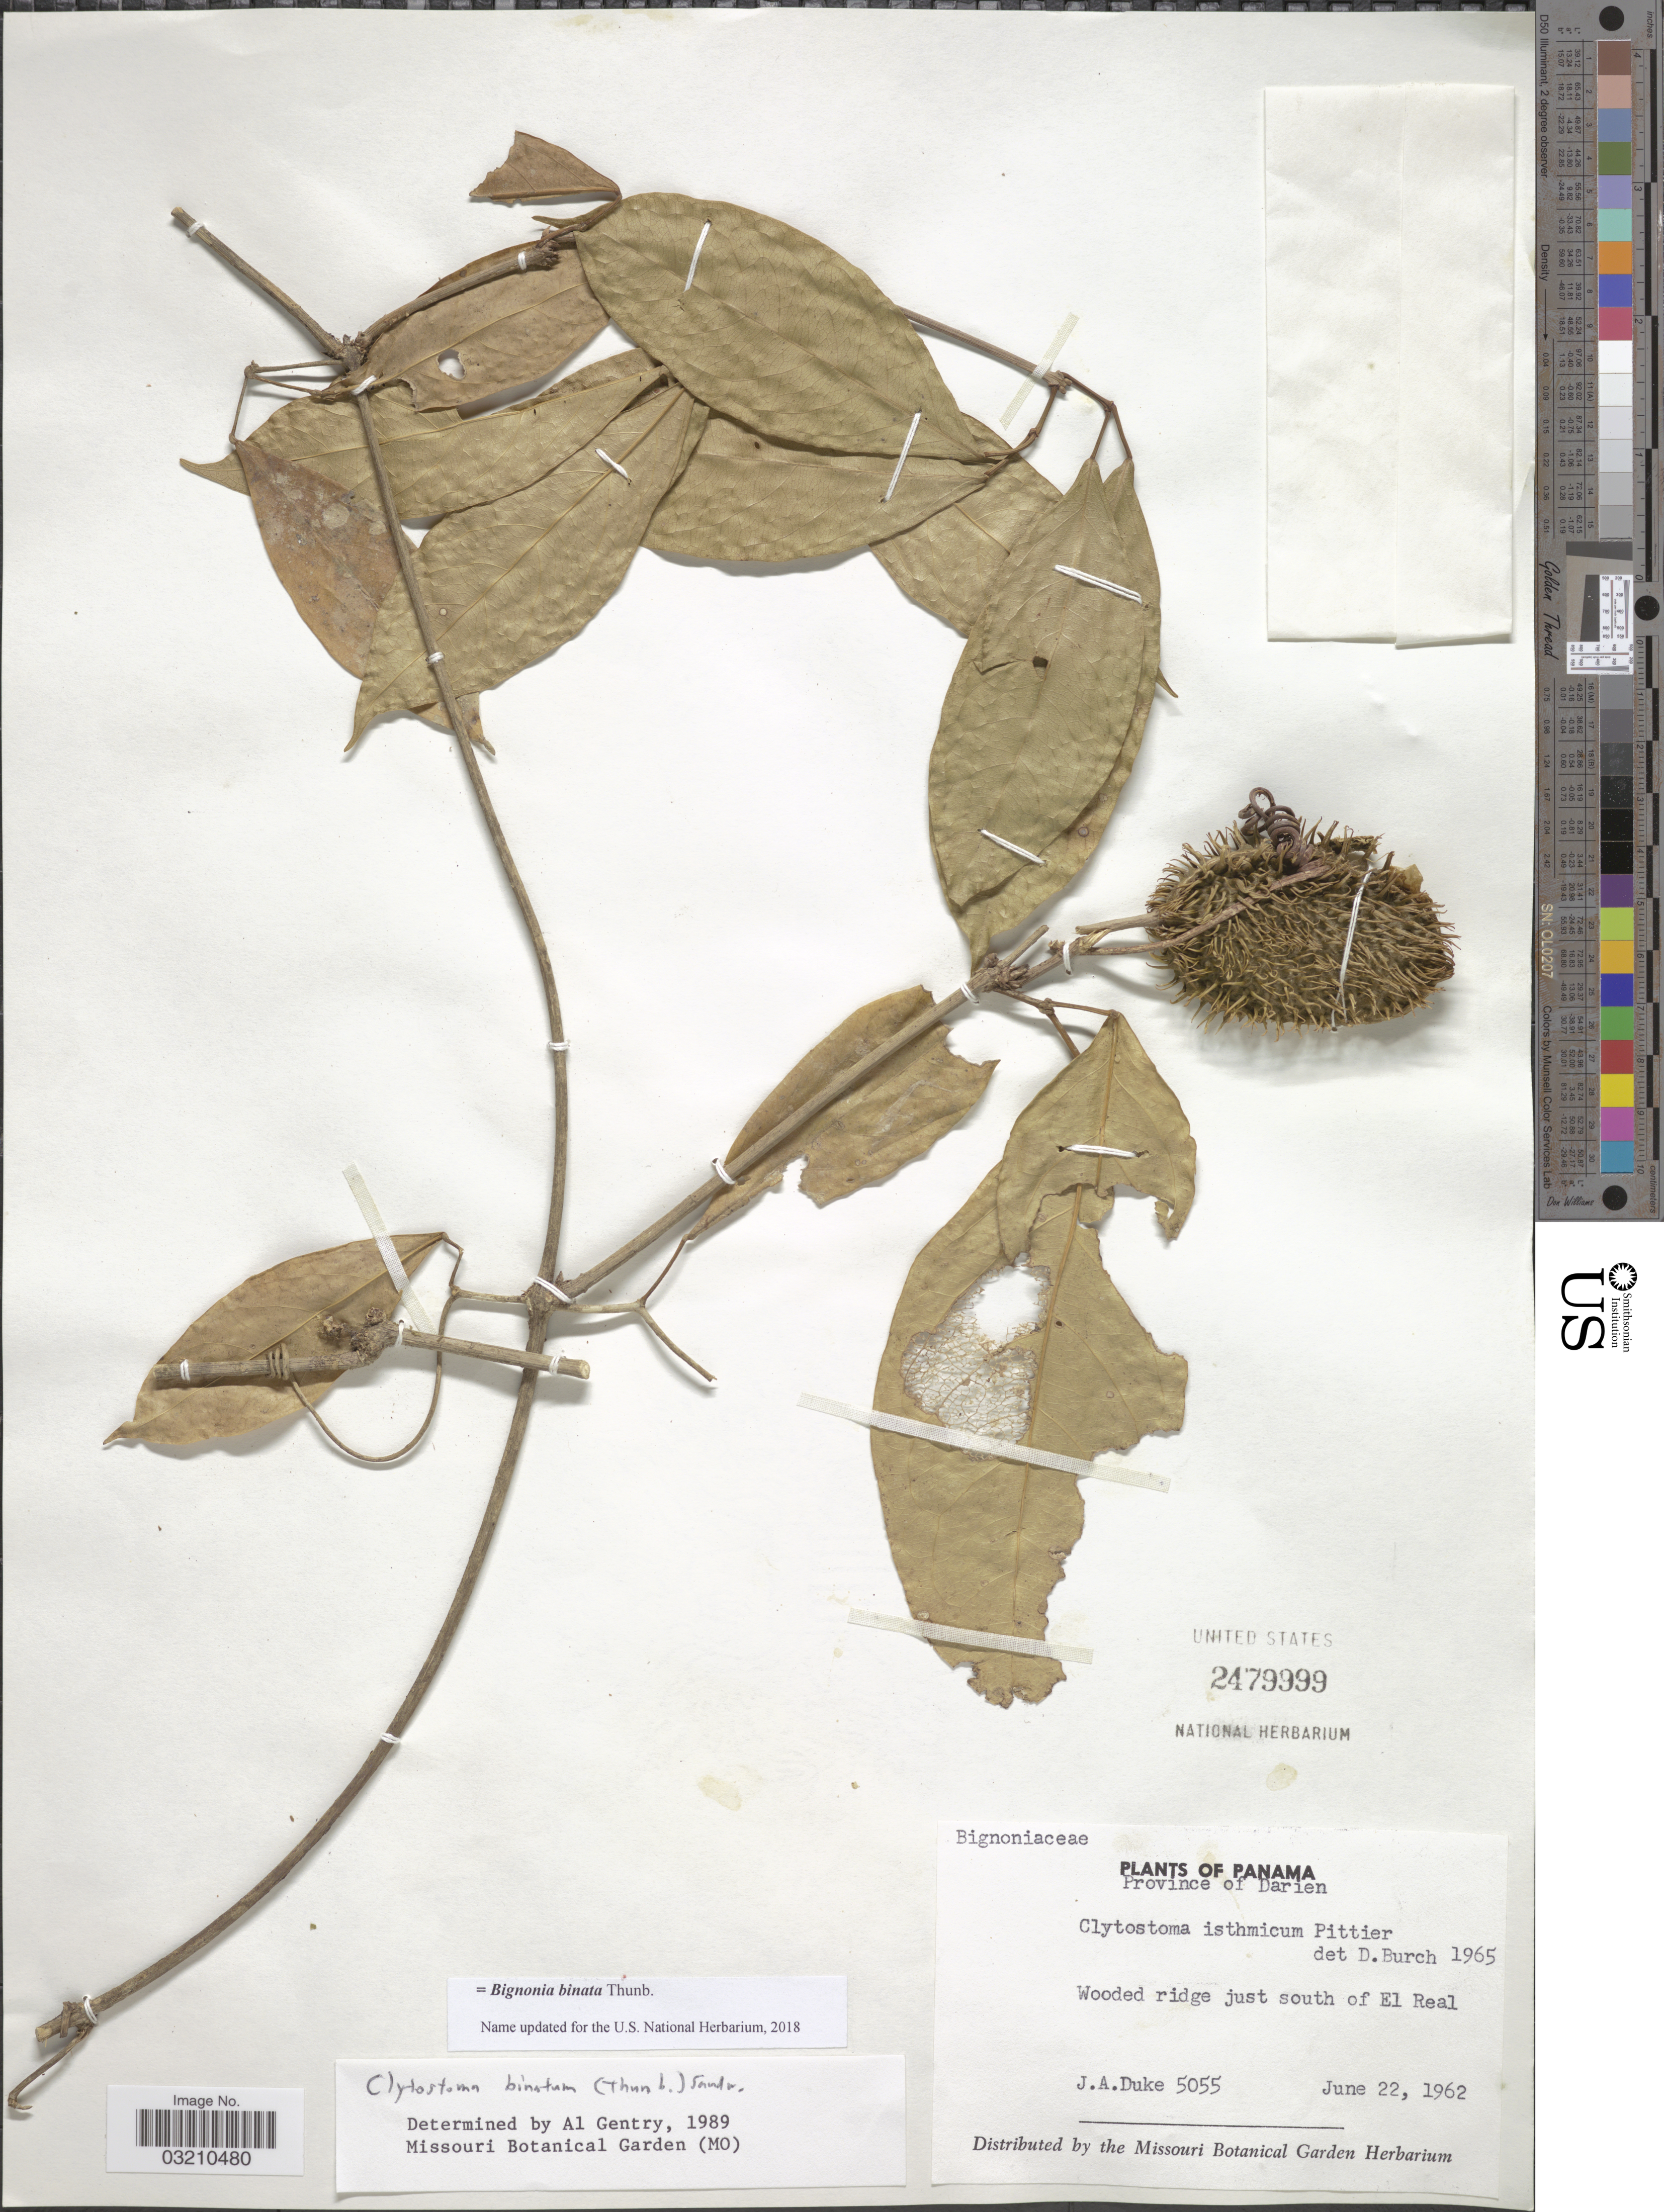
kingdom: Plantae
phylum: Tracheophyta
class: Magnoliopsida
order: Lamiales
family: Bignoniaceae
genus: Bignonia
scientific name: Bignonia binata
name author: Thunb.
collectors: J. A. Duke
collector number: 5055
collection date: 1962-06-22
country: Panama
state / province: Darién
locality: Wooded ridge just south of El Real.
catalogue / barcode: US 2479999